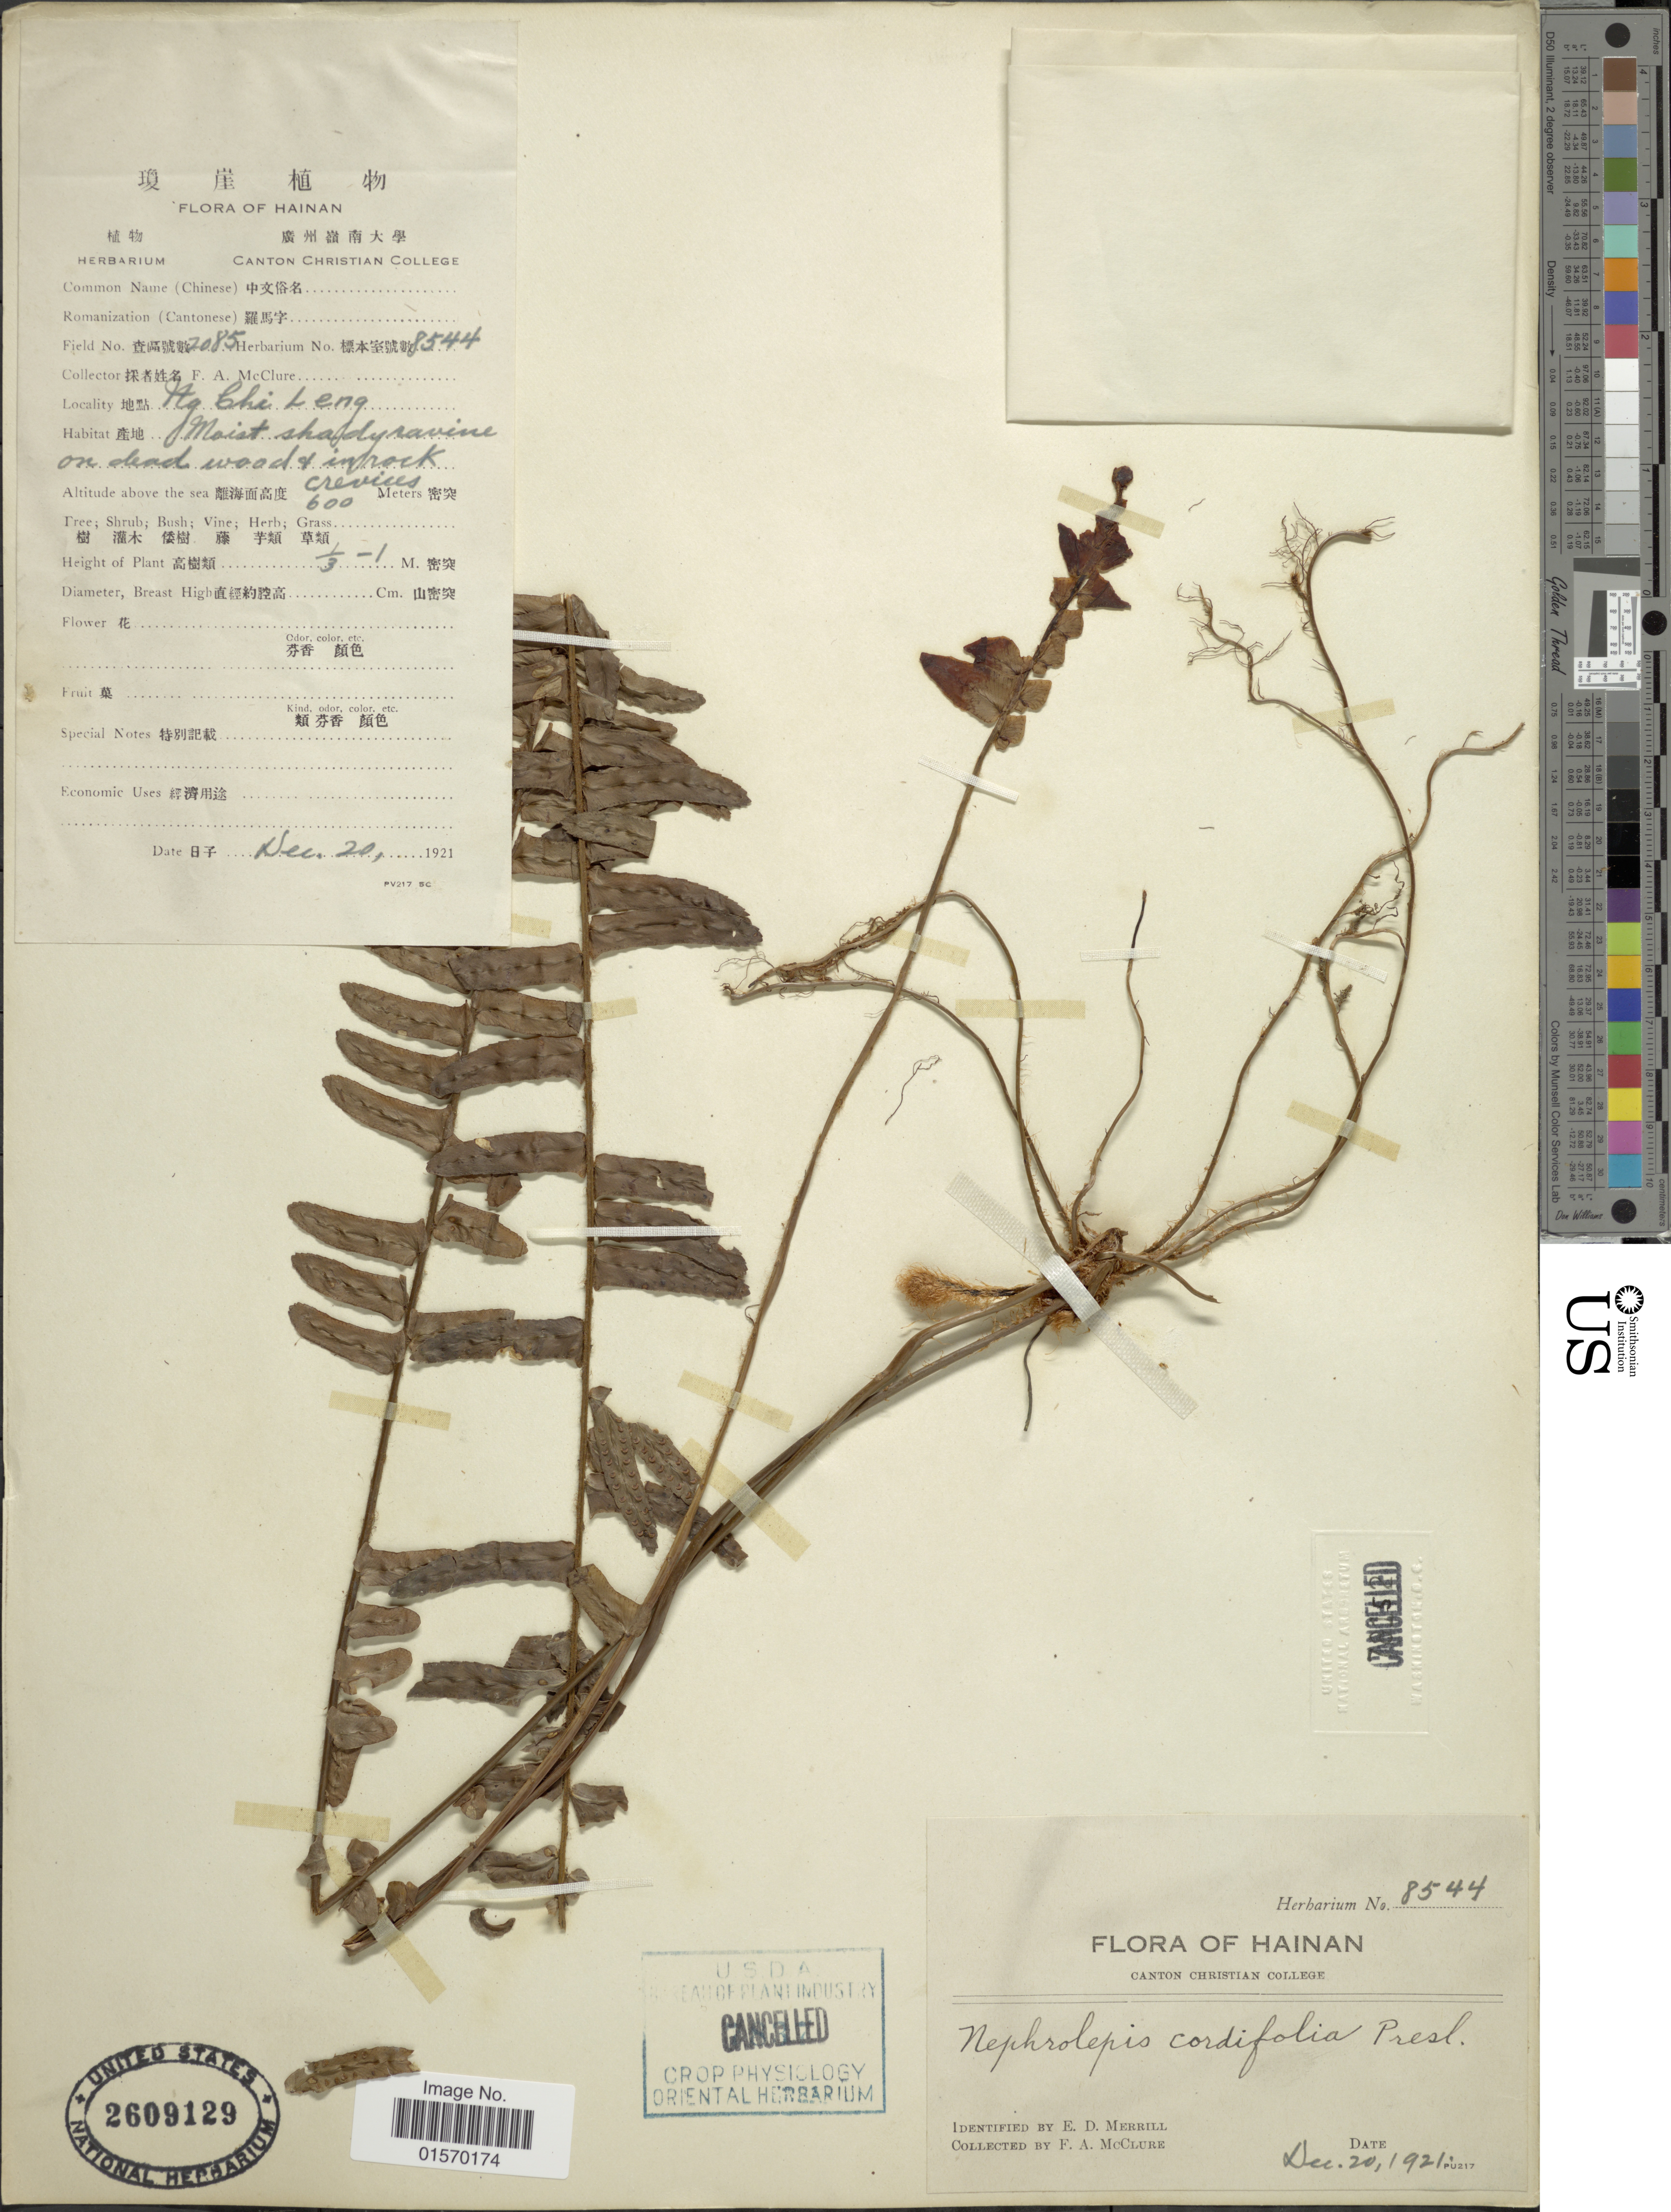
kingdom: Plantae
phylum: Tracheophyta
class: Polypodiopsida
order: Polypodiales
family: Nephrolepidaceae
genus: Nephrolepis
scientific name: Nephrolepis cordifolia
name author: (L.) C. Presl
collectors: F. A. McClure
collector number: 2085/8544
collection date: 1921-12-20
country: China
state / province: Hainan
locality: Ng Chi Leng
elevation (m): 600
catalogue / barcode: US 2609129